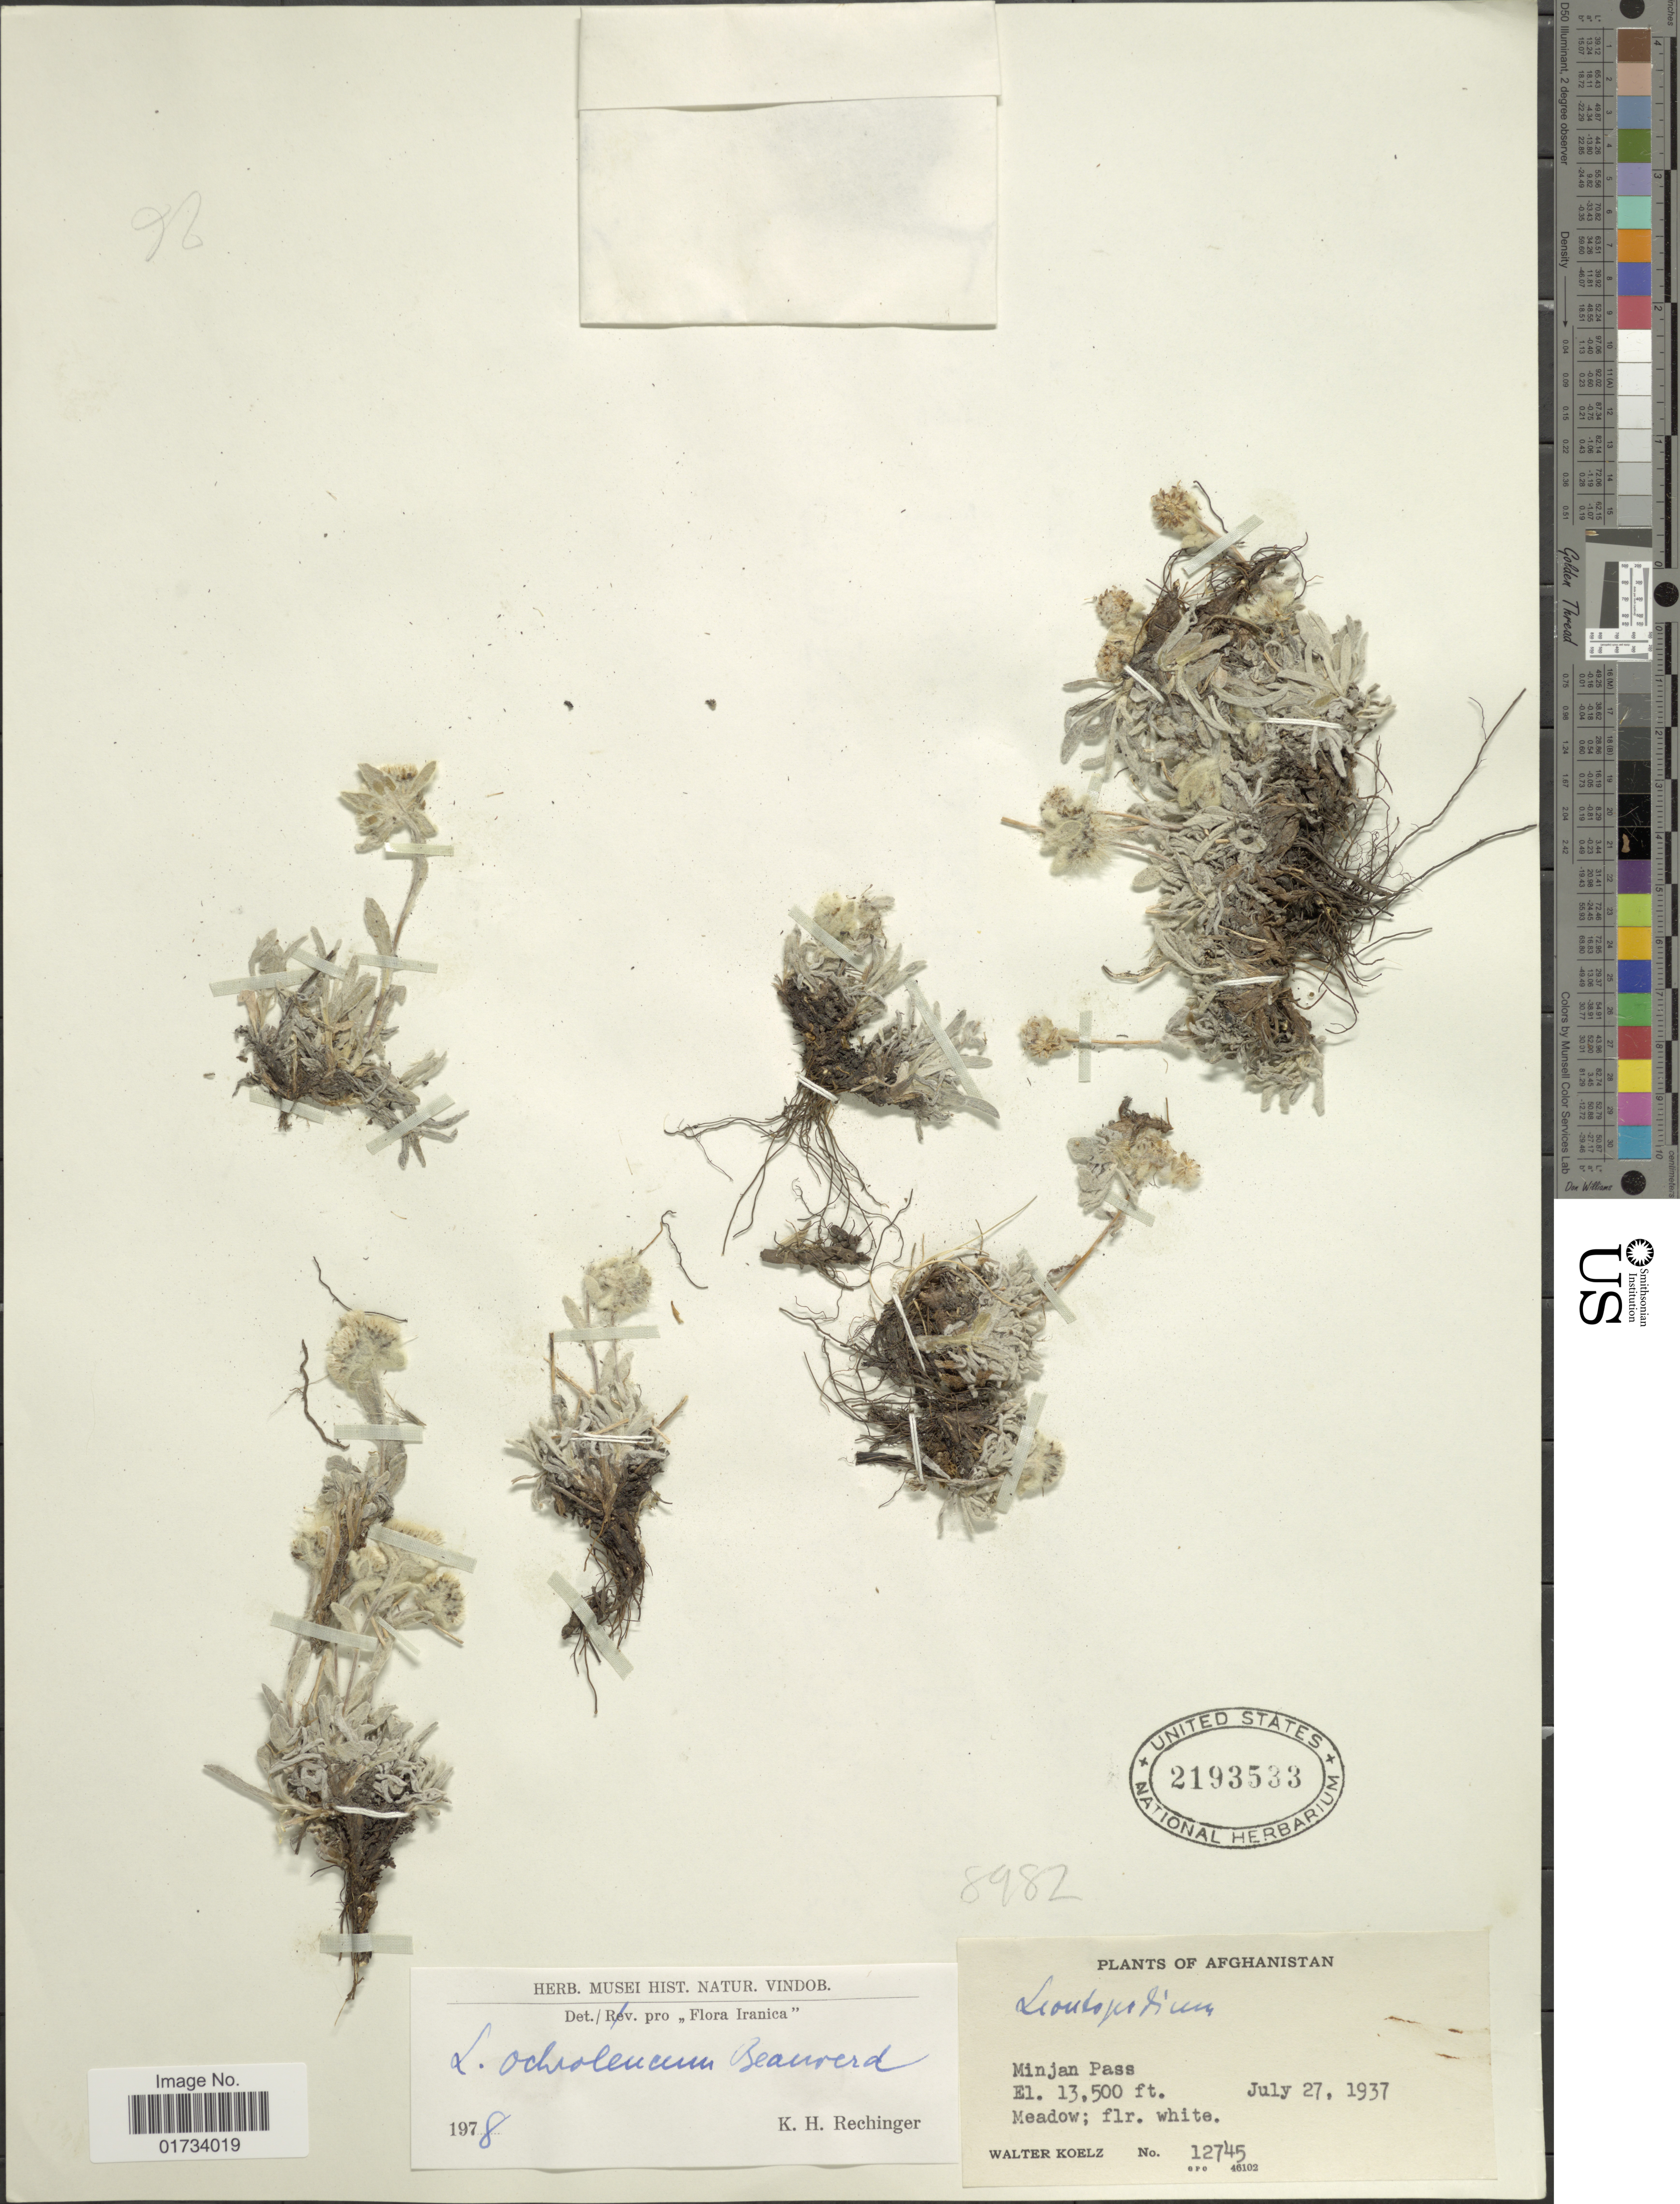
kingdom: Plantae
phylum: Tracheophyta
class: Magnoliopsida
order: Asterales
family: Asteraceae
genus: Leontopodium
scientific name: Leontopodium ochroleucum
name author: Beauverd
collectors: W. N. Koelz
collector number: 12745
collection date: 1937-07-27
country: Afghanistan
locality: Minjan Pass, Meadow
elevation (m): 4115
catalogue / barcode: US 2193533